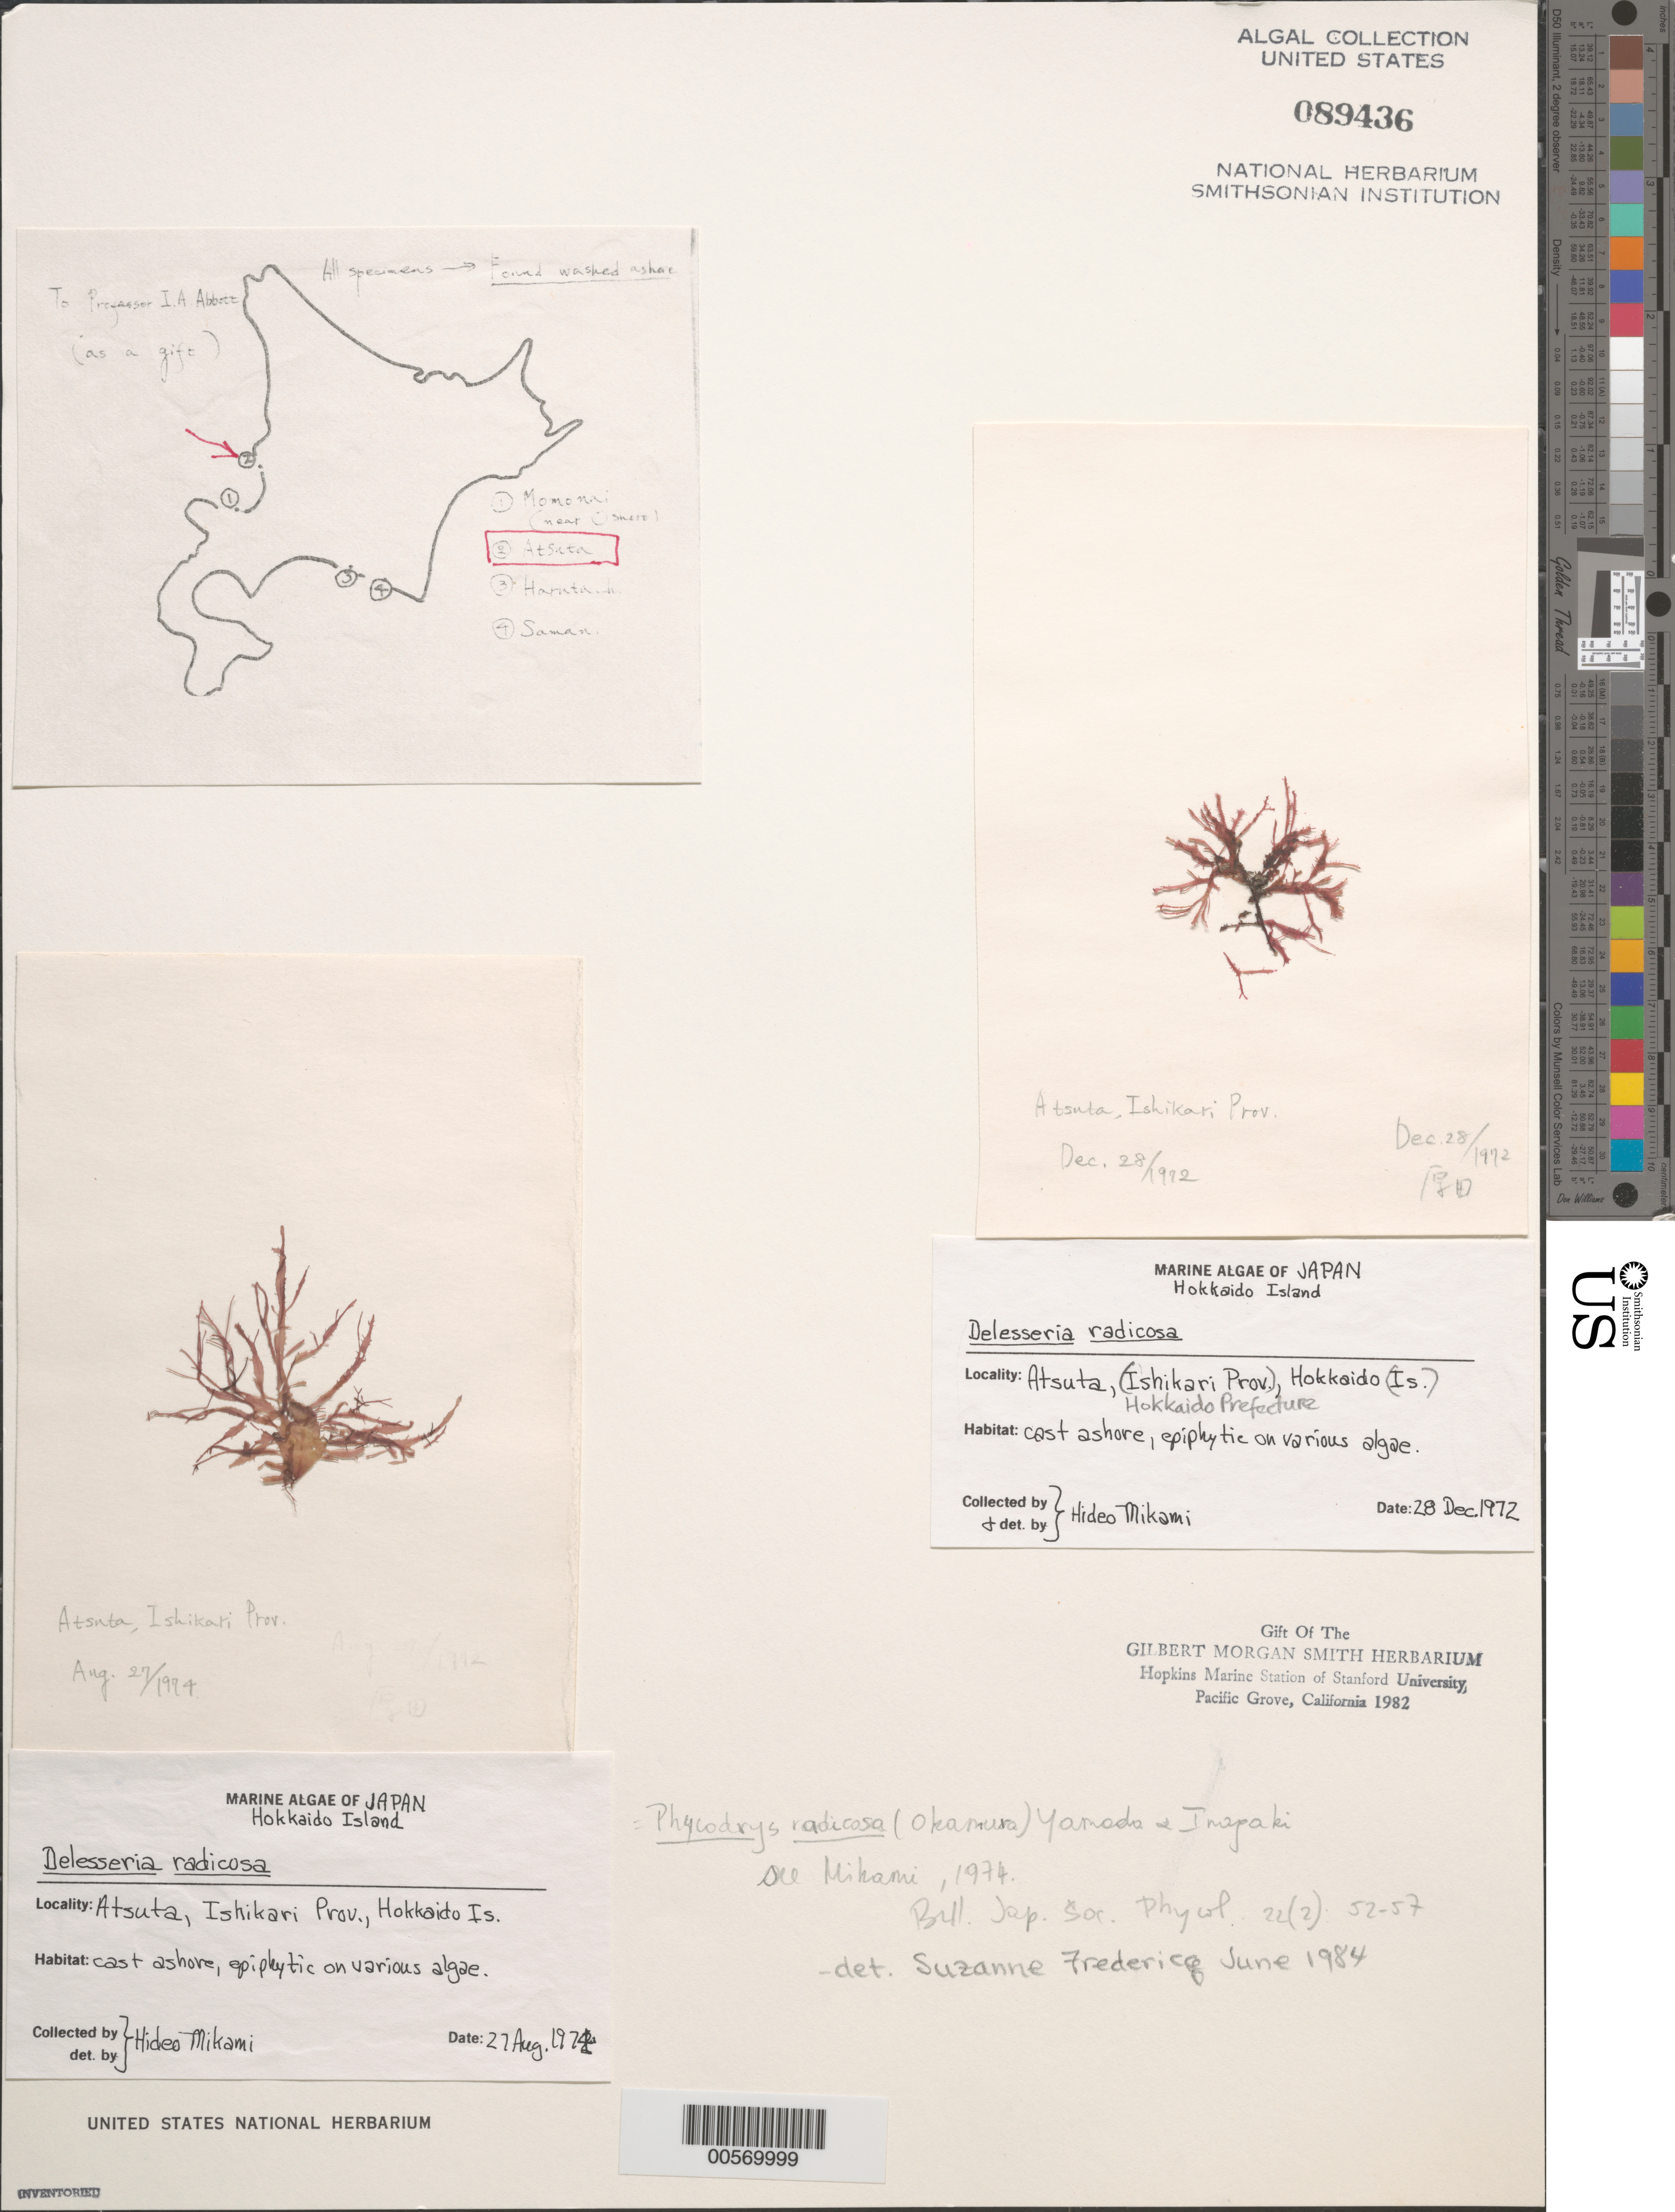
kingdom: Plantae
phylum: Rhodophyta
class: Florideophyceae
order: Ceramiales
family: Delesseriaceae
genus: Phycodrys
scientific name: Phycodrys radicosa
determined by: Fredericq, S.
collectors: H. Mikami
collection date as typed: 28 Dec 1972 AND 27 Aug 1974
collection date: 1972-12-28,1974-08-27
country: Japan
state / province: Hokkaido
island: Hokkaido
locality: Atsuta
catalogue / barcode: US 89436